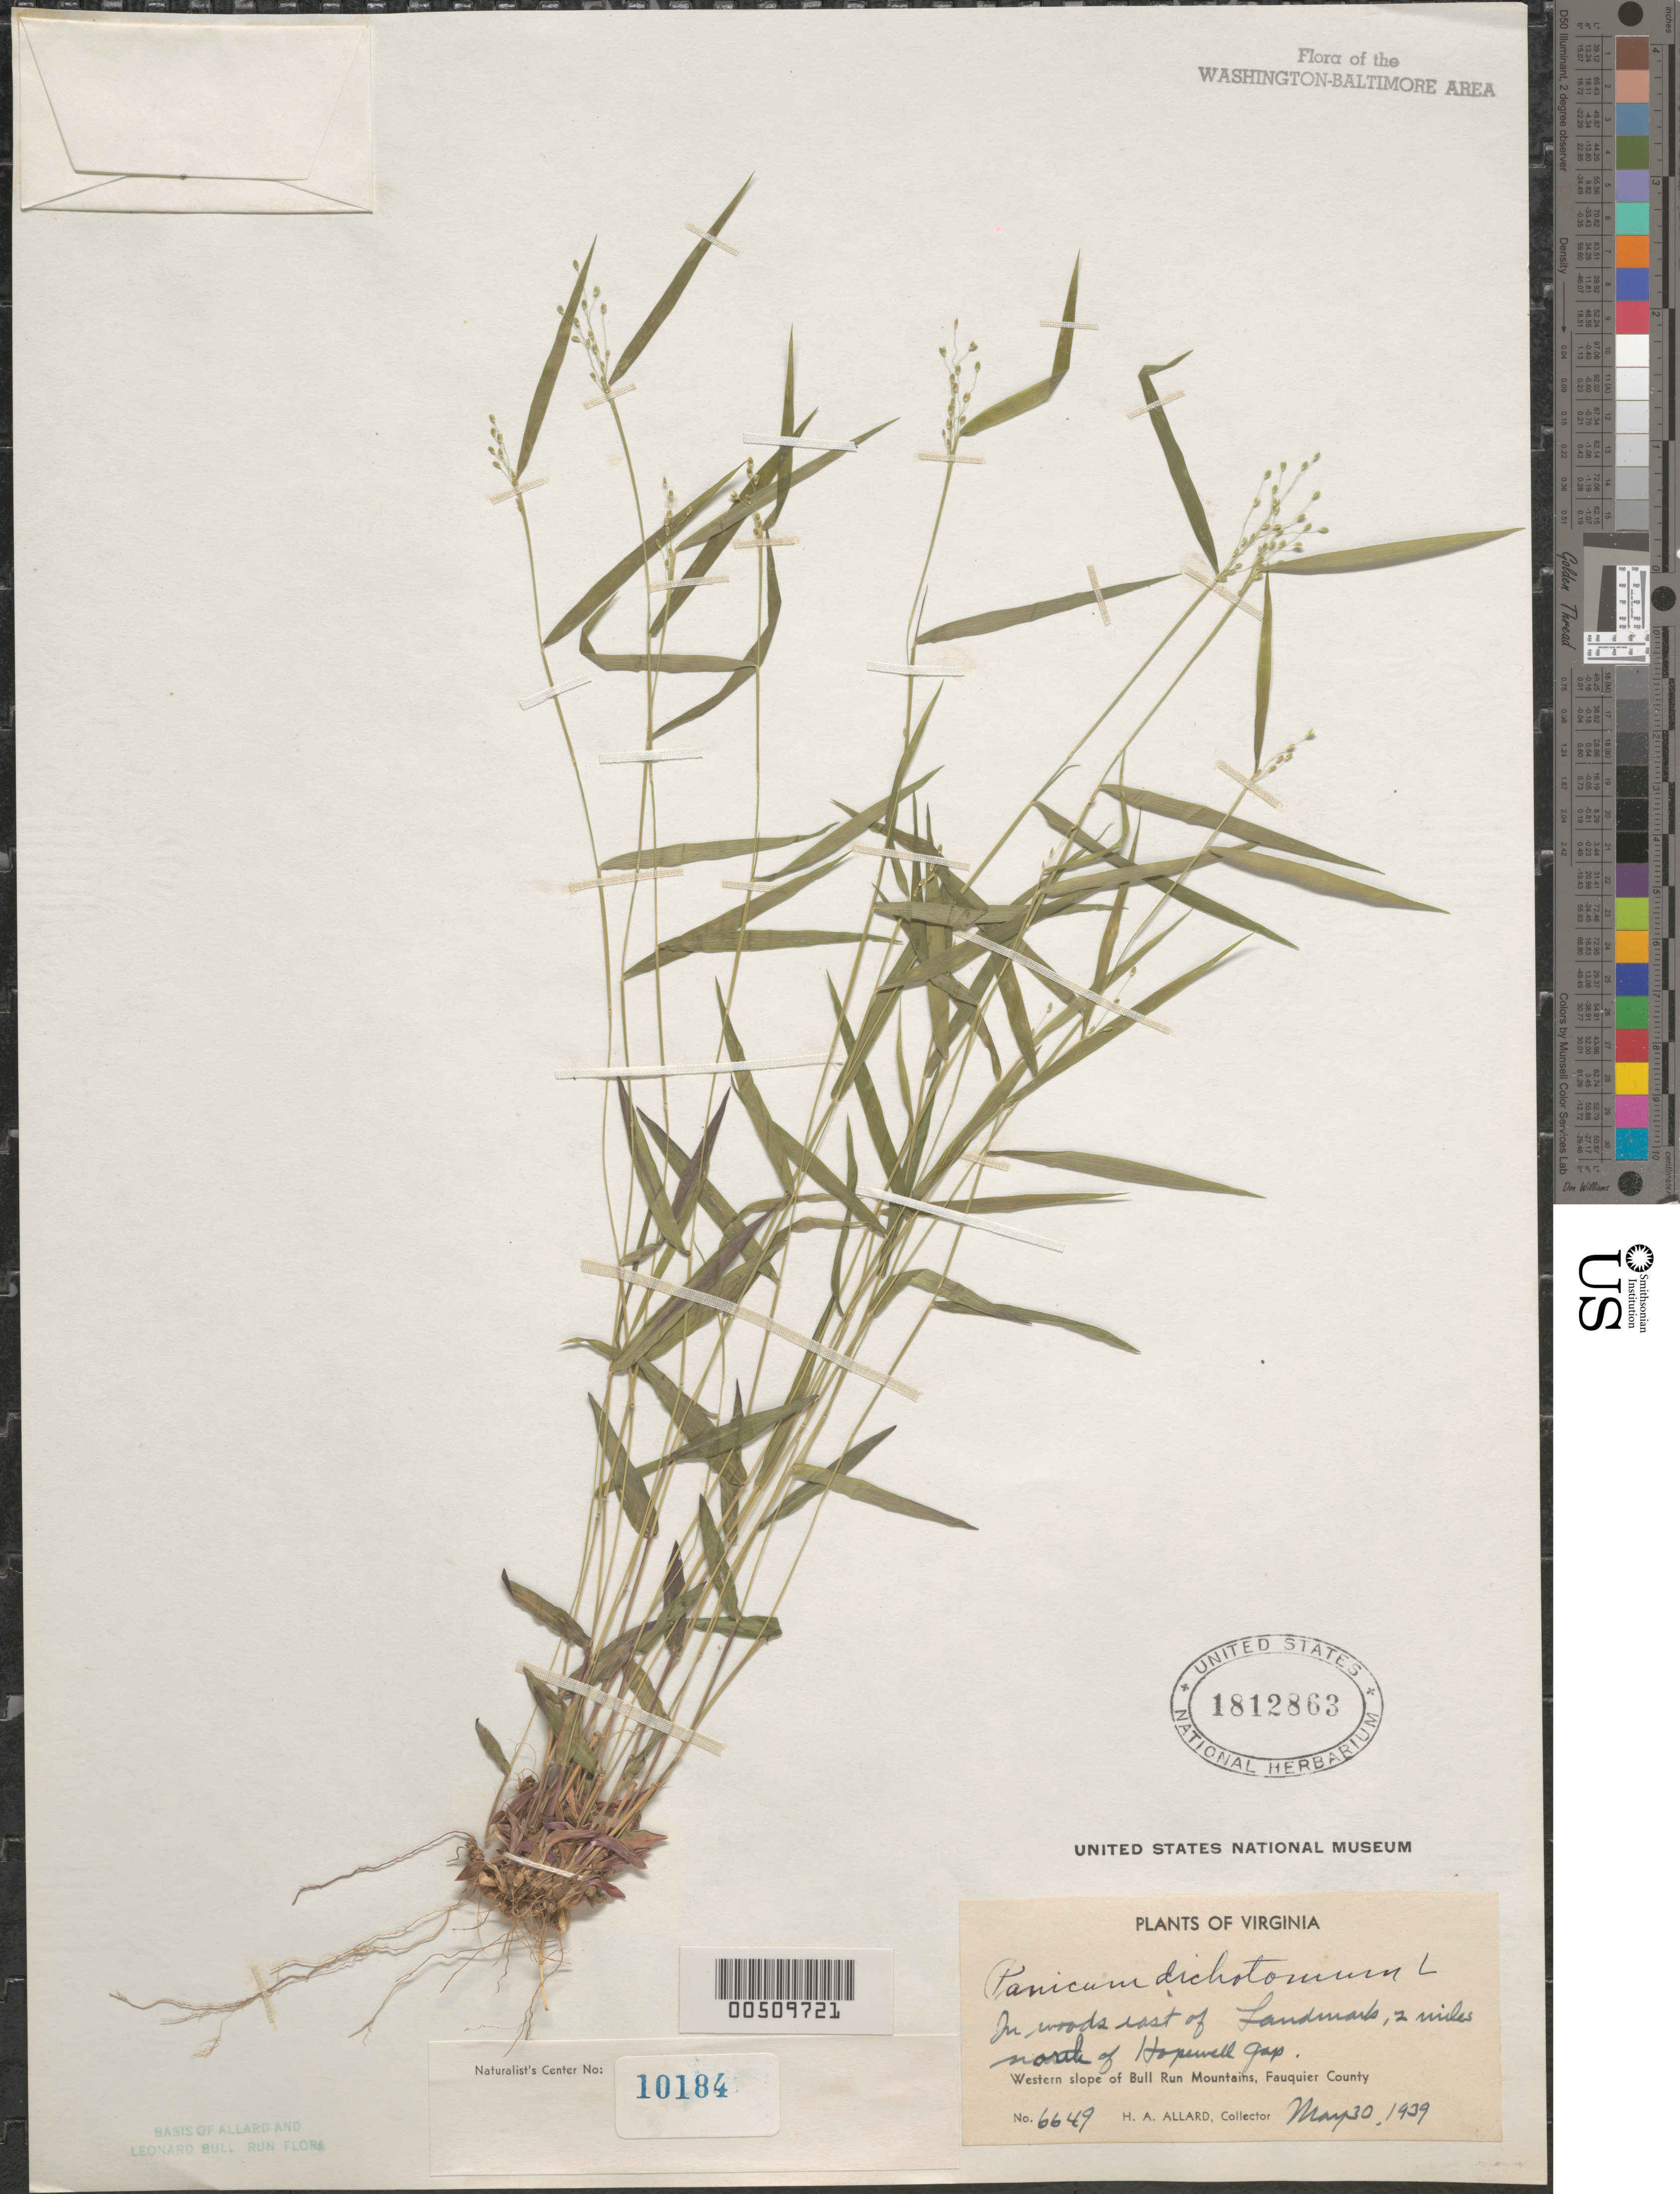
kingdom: Plantae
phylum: Tracheophyta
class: Liliopsida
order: Poales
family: Poaceae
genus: Panicum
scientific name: Panicum dichotomiflorum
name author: Michx.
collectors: H. A. Allard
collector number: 6649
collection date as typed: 30 May 1939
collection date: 1939-05-30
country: United States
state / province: Virginia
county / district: Fauquier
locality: Bull Run Mts., 2 mi. N of Hopewell Gap, E of Landmark Bull Run Mts.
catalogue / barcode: US 1812863